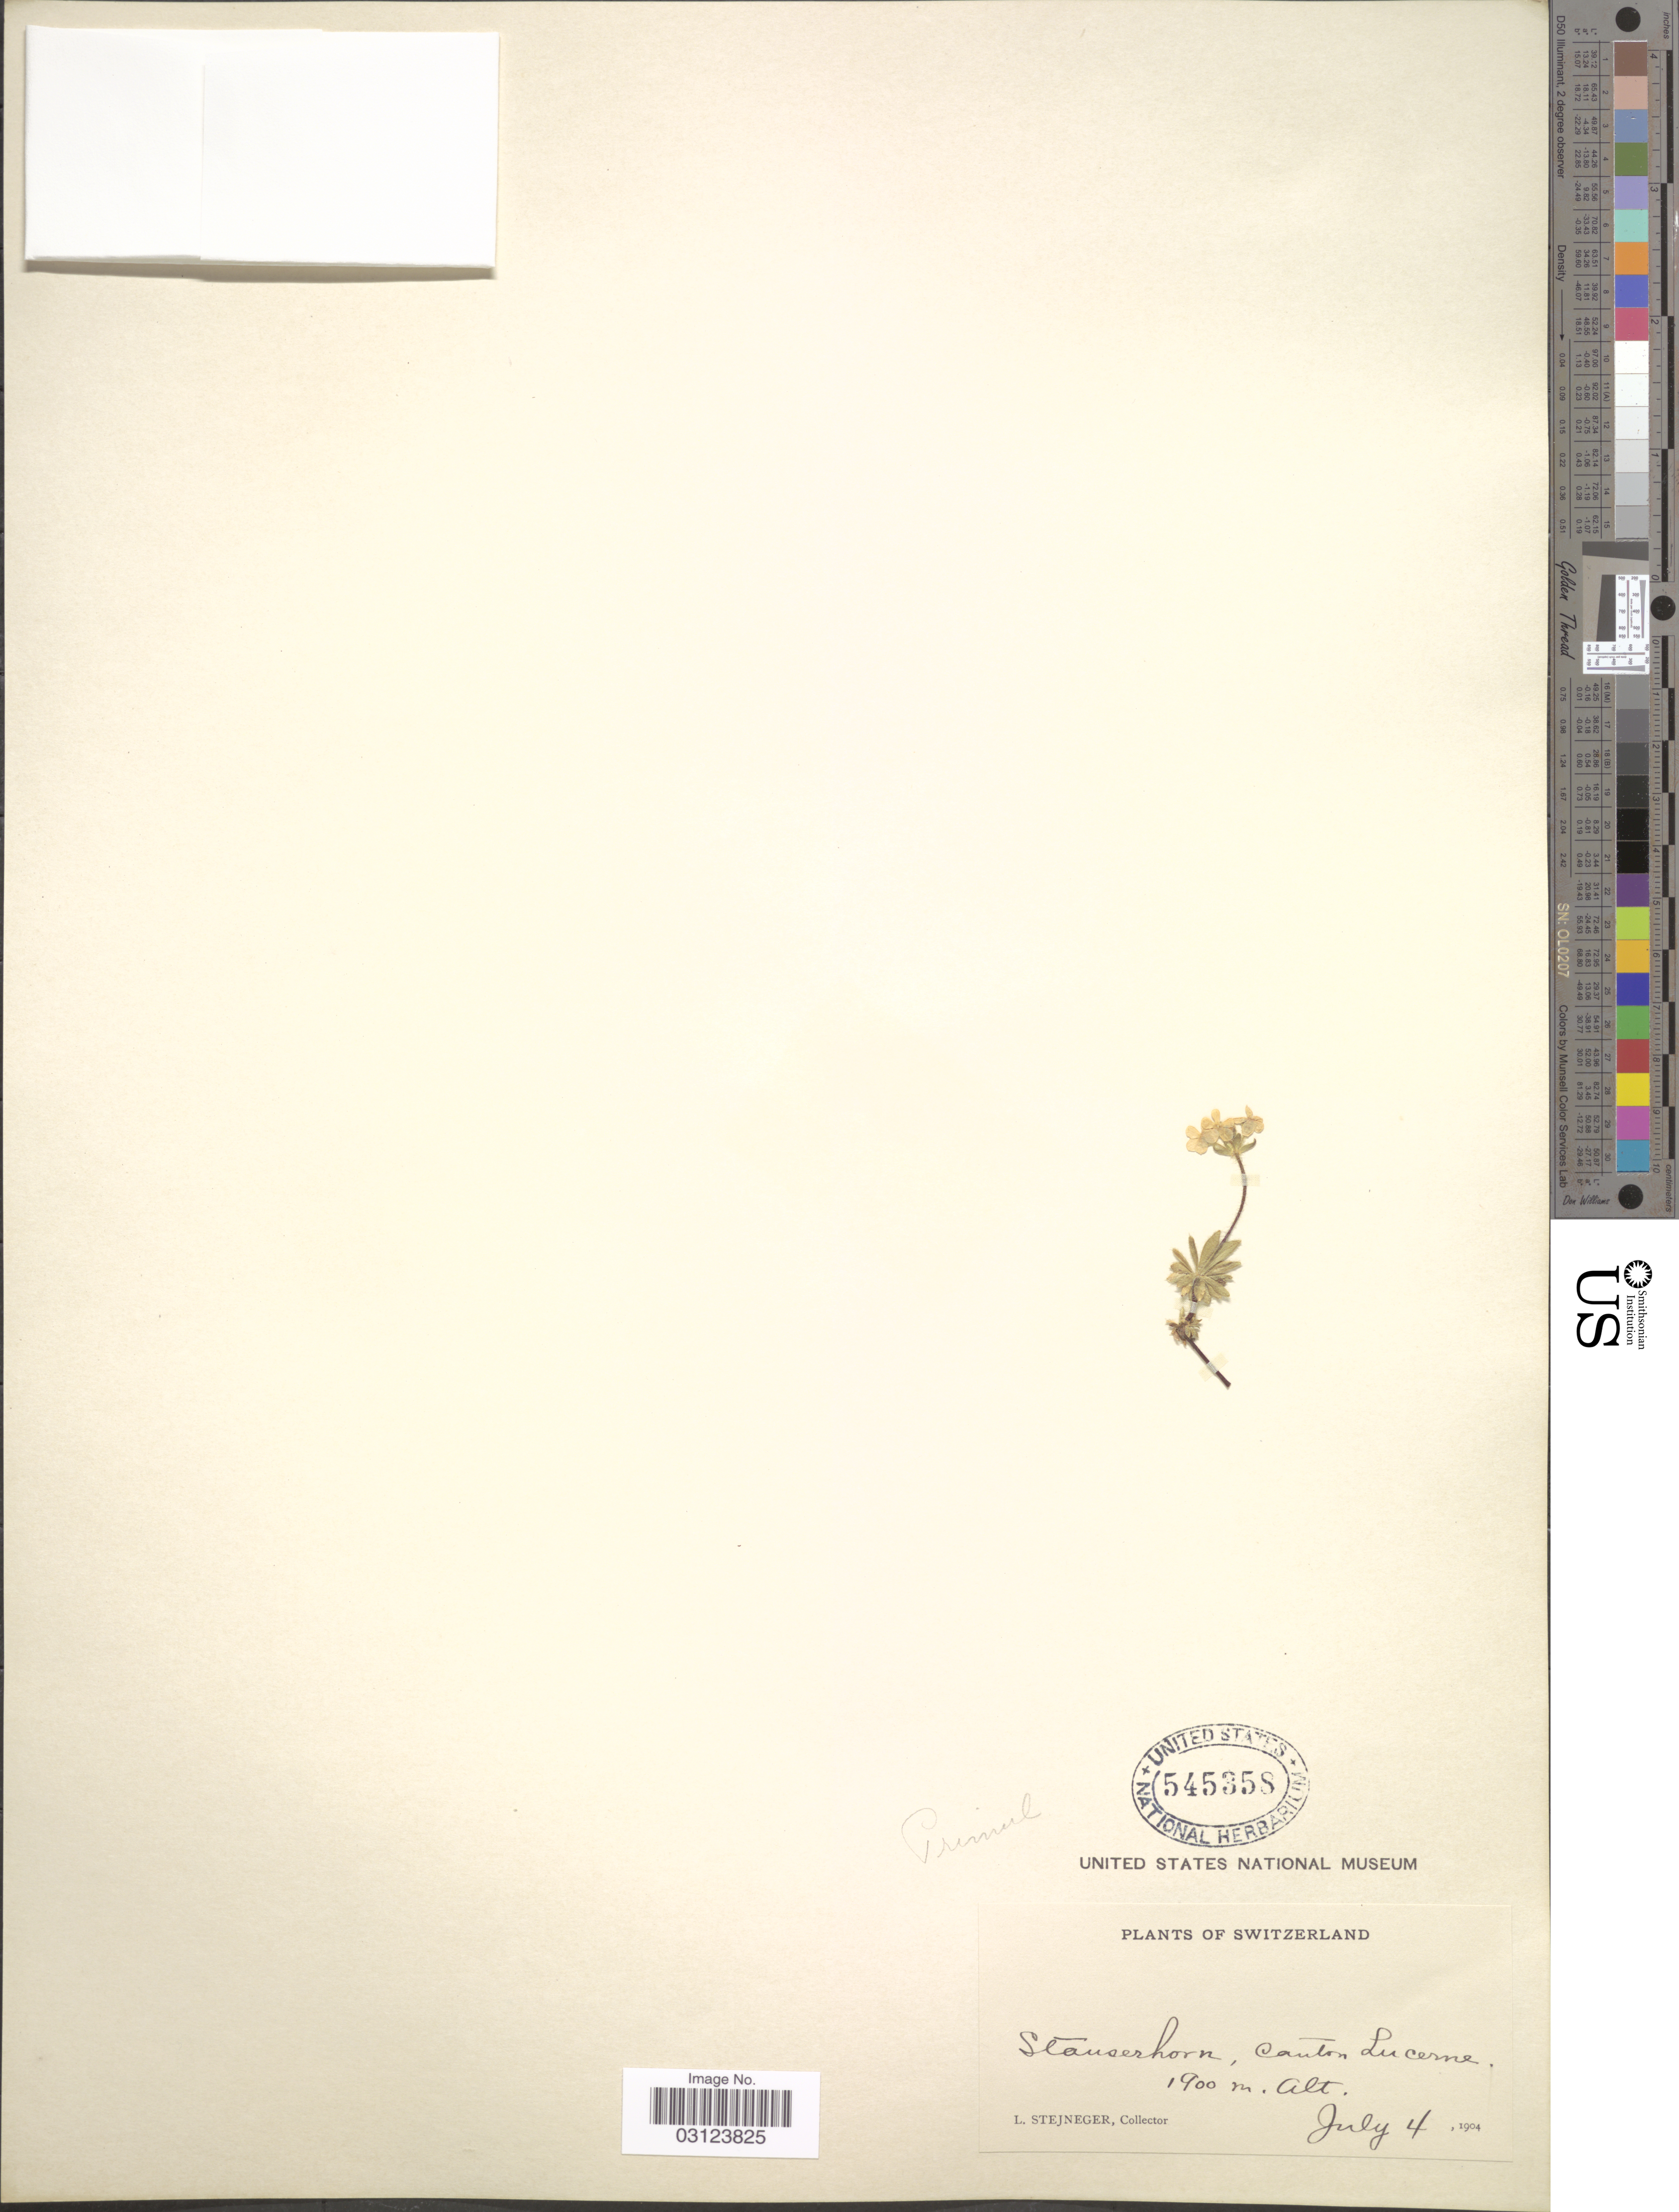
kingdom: Plantae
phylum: Tracheophyta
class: Magnoliopsida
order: Ericales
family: Primulaceae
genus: Androsace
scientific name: Androsace sp.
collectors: L. Stejneger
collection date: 1904-07-04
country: Switzerland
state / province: Lucerne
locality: Stanserhorn, Canton Lucerne.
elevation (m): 1900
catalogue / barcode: US 545358